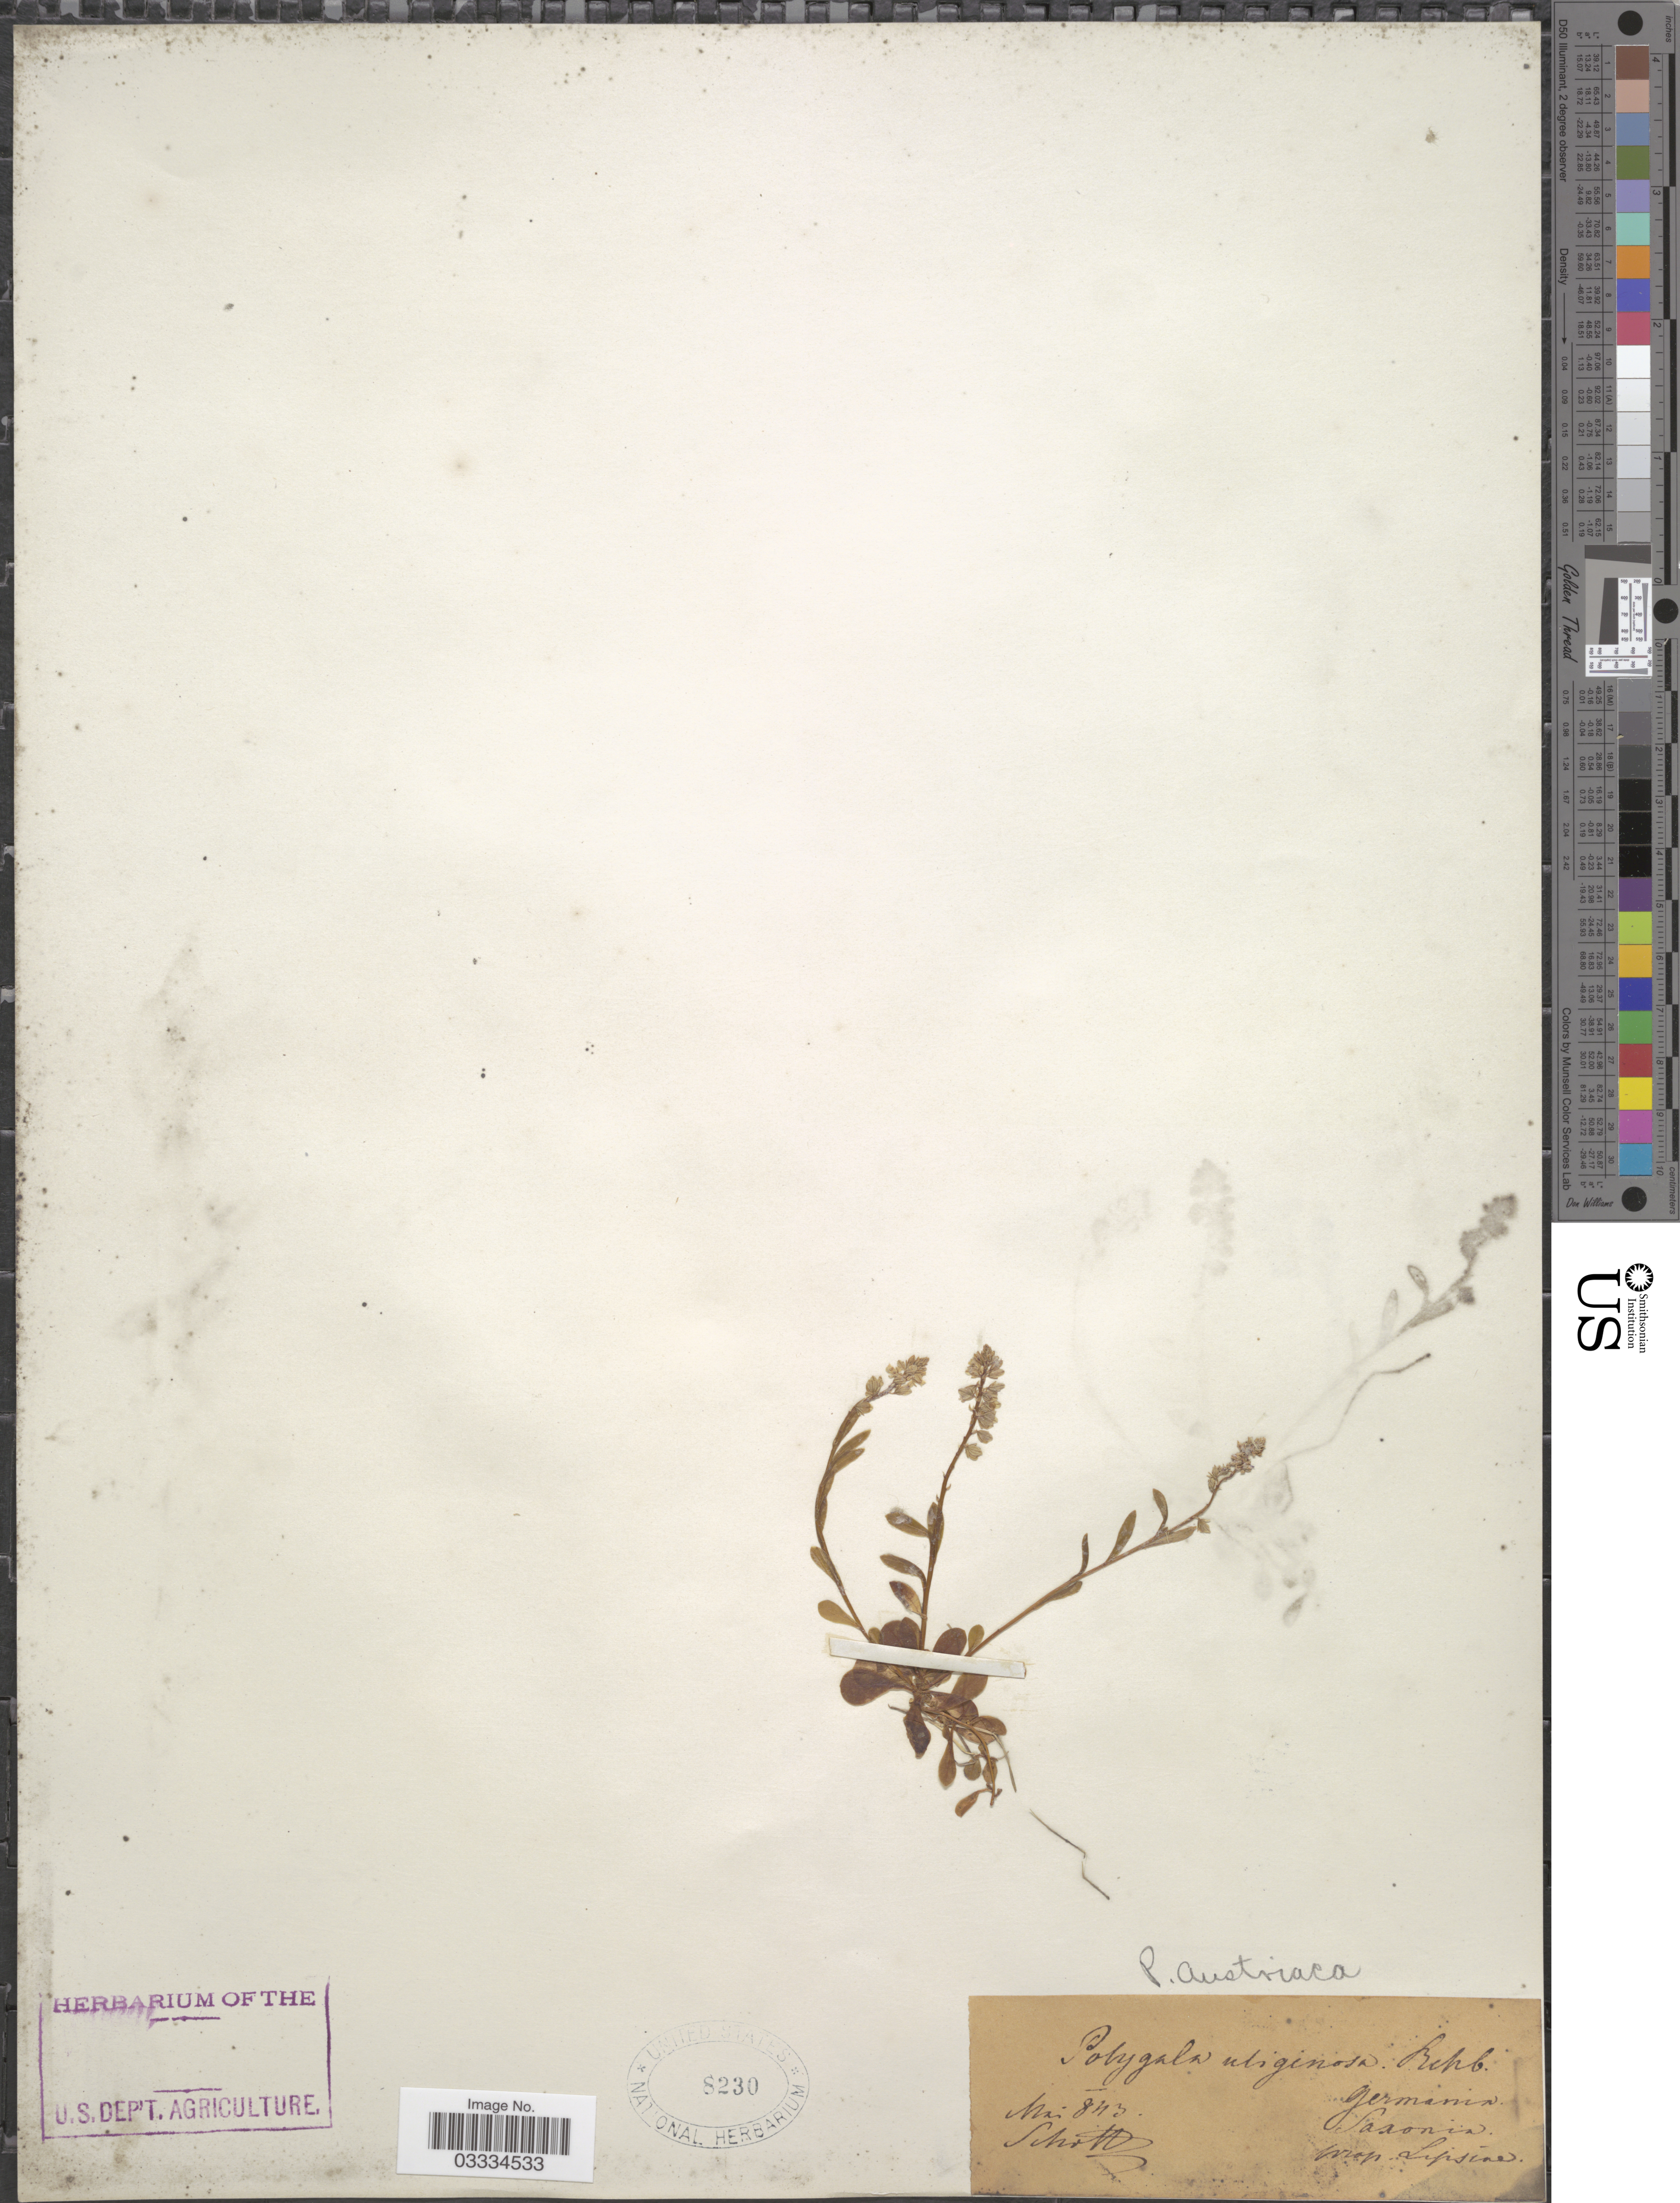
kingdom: Plantae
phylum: Tracheophyta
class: Magnoliopsida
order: Fabales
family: Polygalaceae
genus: Polygala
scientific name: Polygala austriaca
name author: Crantz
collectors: -. Schottz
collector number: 843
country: Germany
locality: Saxonia. Prop Lipsine. [interpreted]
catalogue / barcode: US 8230